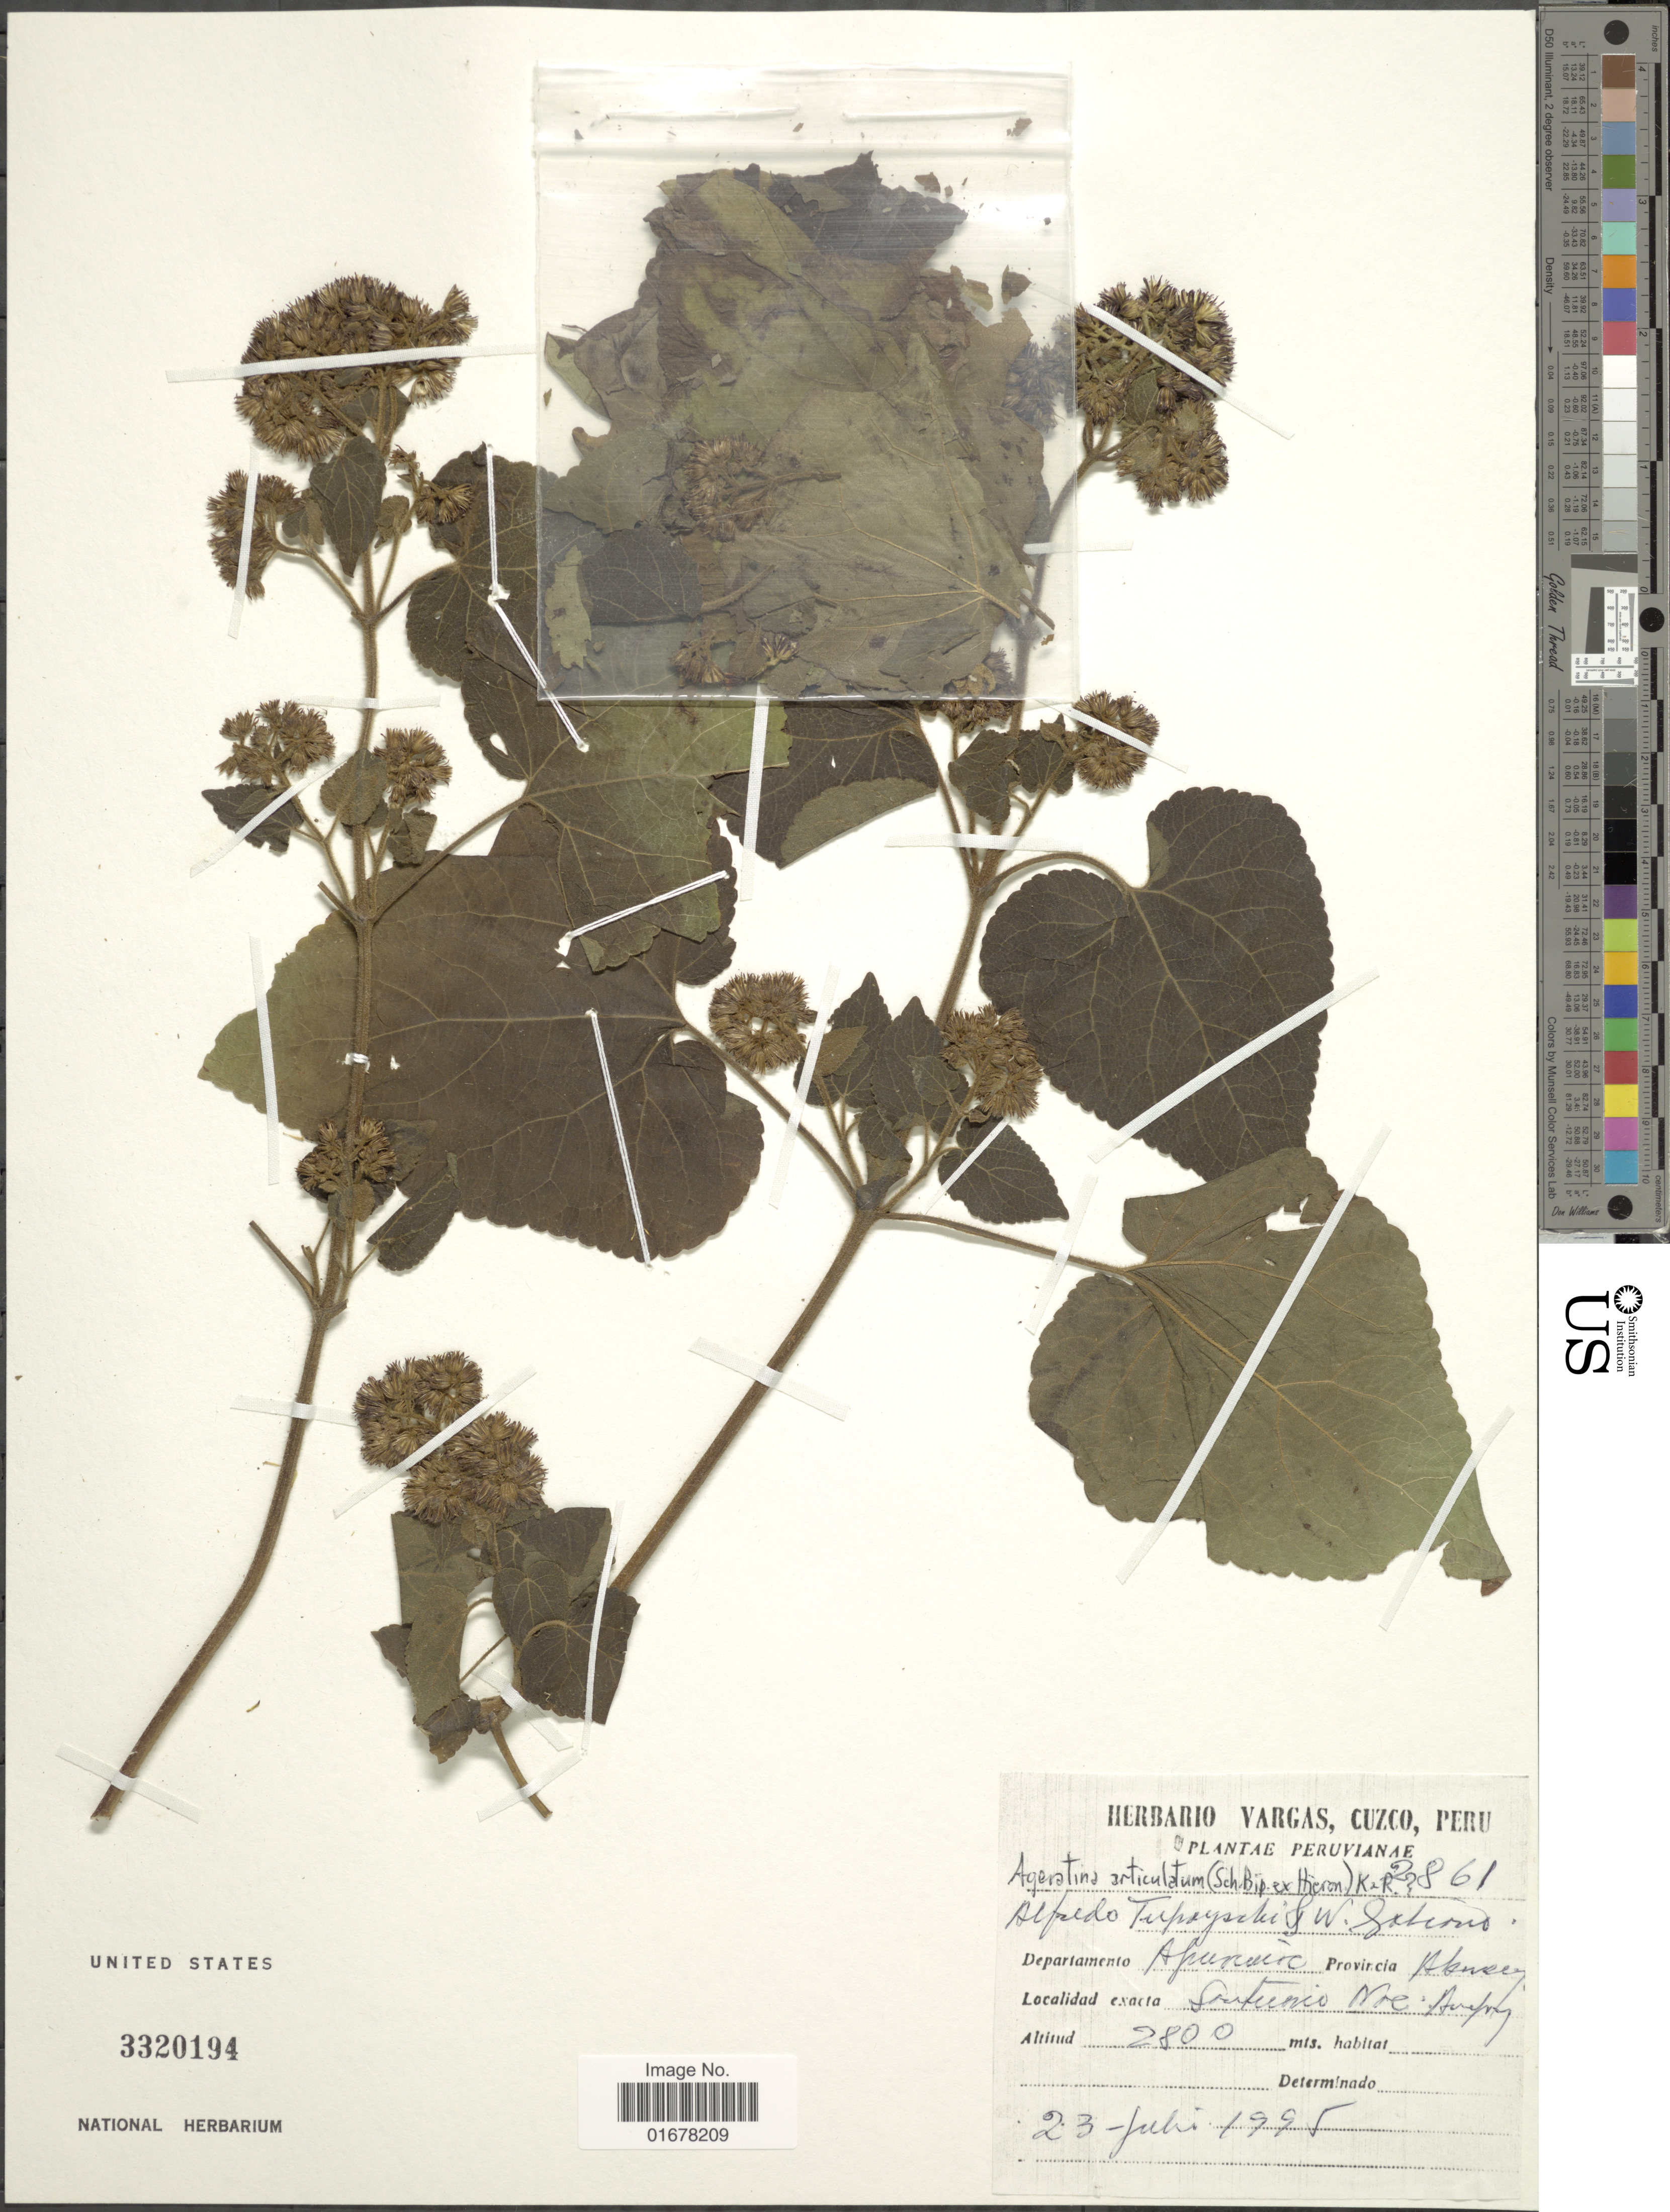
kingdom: Plantae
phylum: Tracheophyta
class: Magnoliopsida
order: Asterales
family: Asteraceae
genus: Ageratina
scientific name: Ageratina articulata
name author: (Sch. Bip. ex Hieron.) R.M. King & H. Rob.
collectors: ex herb. Vargas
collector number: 2861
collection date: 1995-07-23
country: Peru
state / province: Apurímac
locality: Santuario Nac. Ampay, Provincia Abancay, Departamento Apurimac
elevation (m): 2800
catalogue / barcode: US 3320194